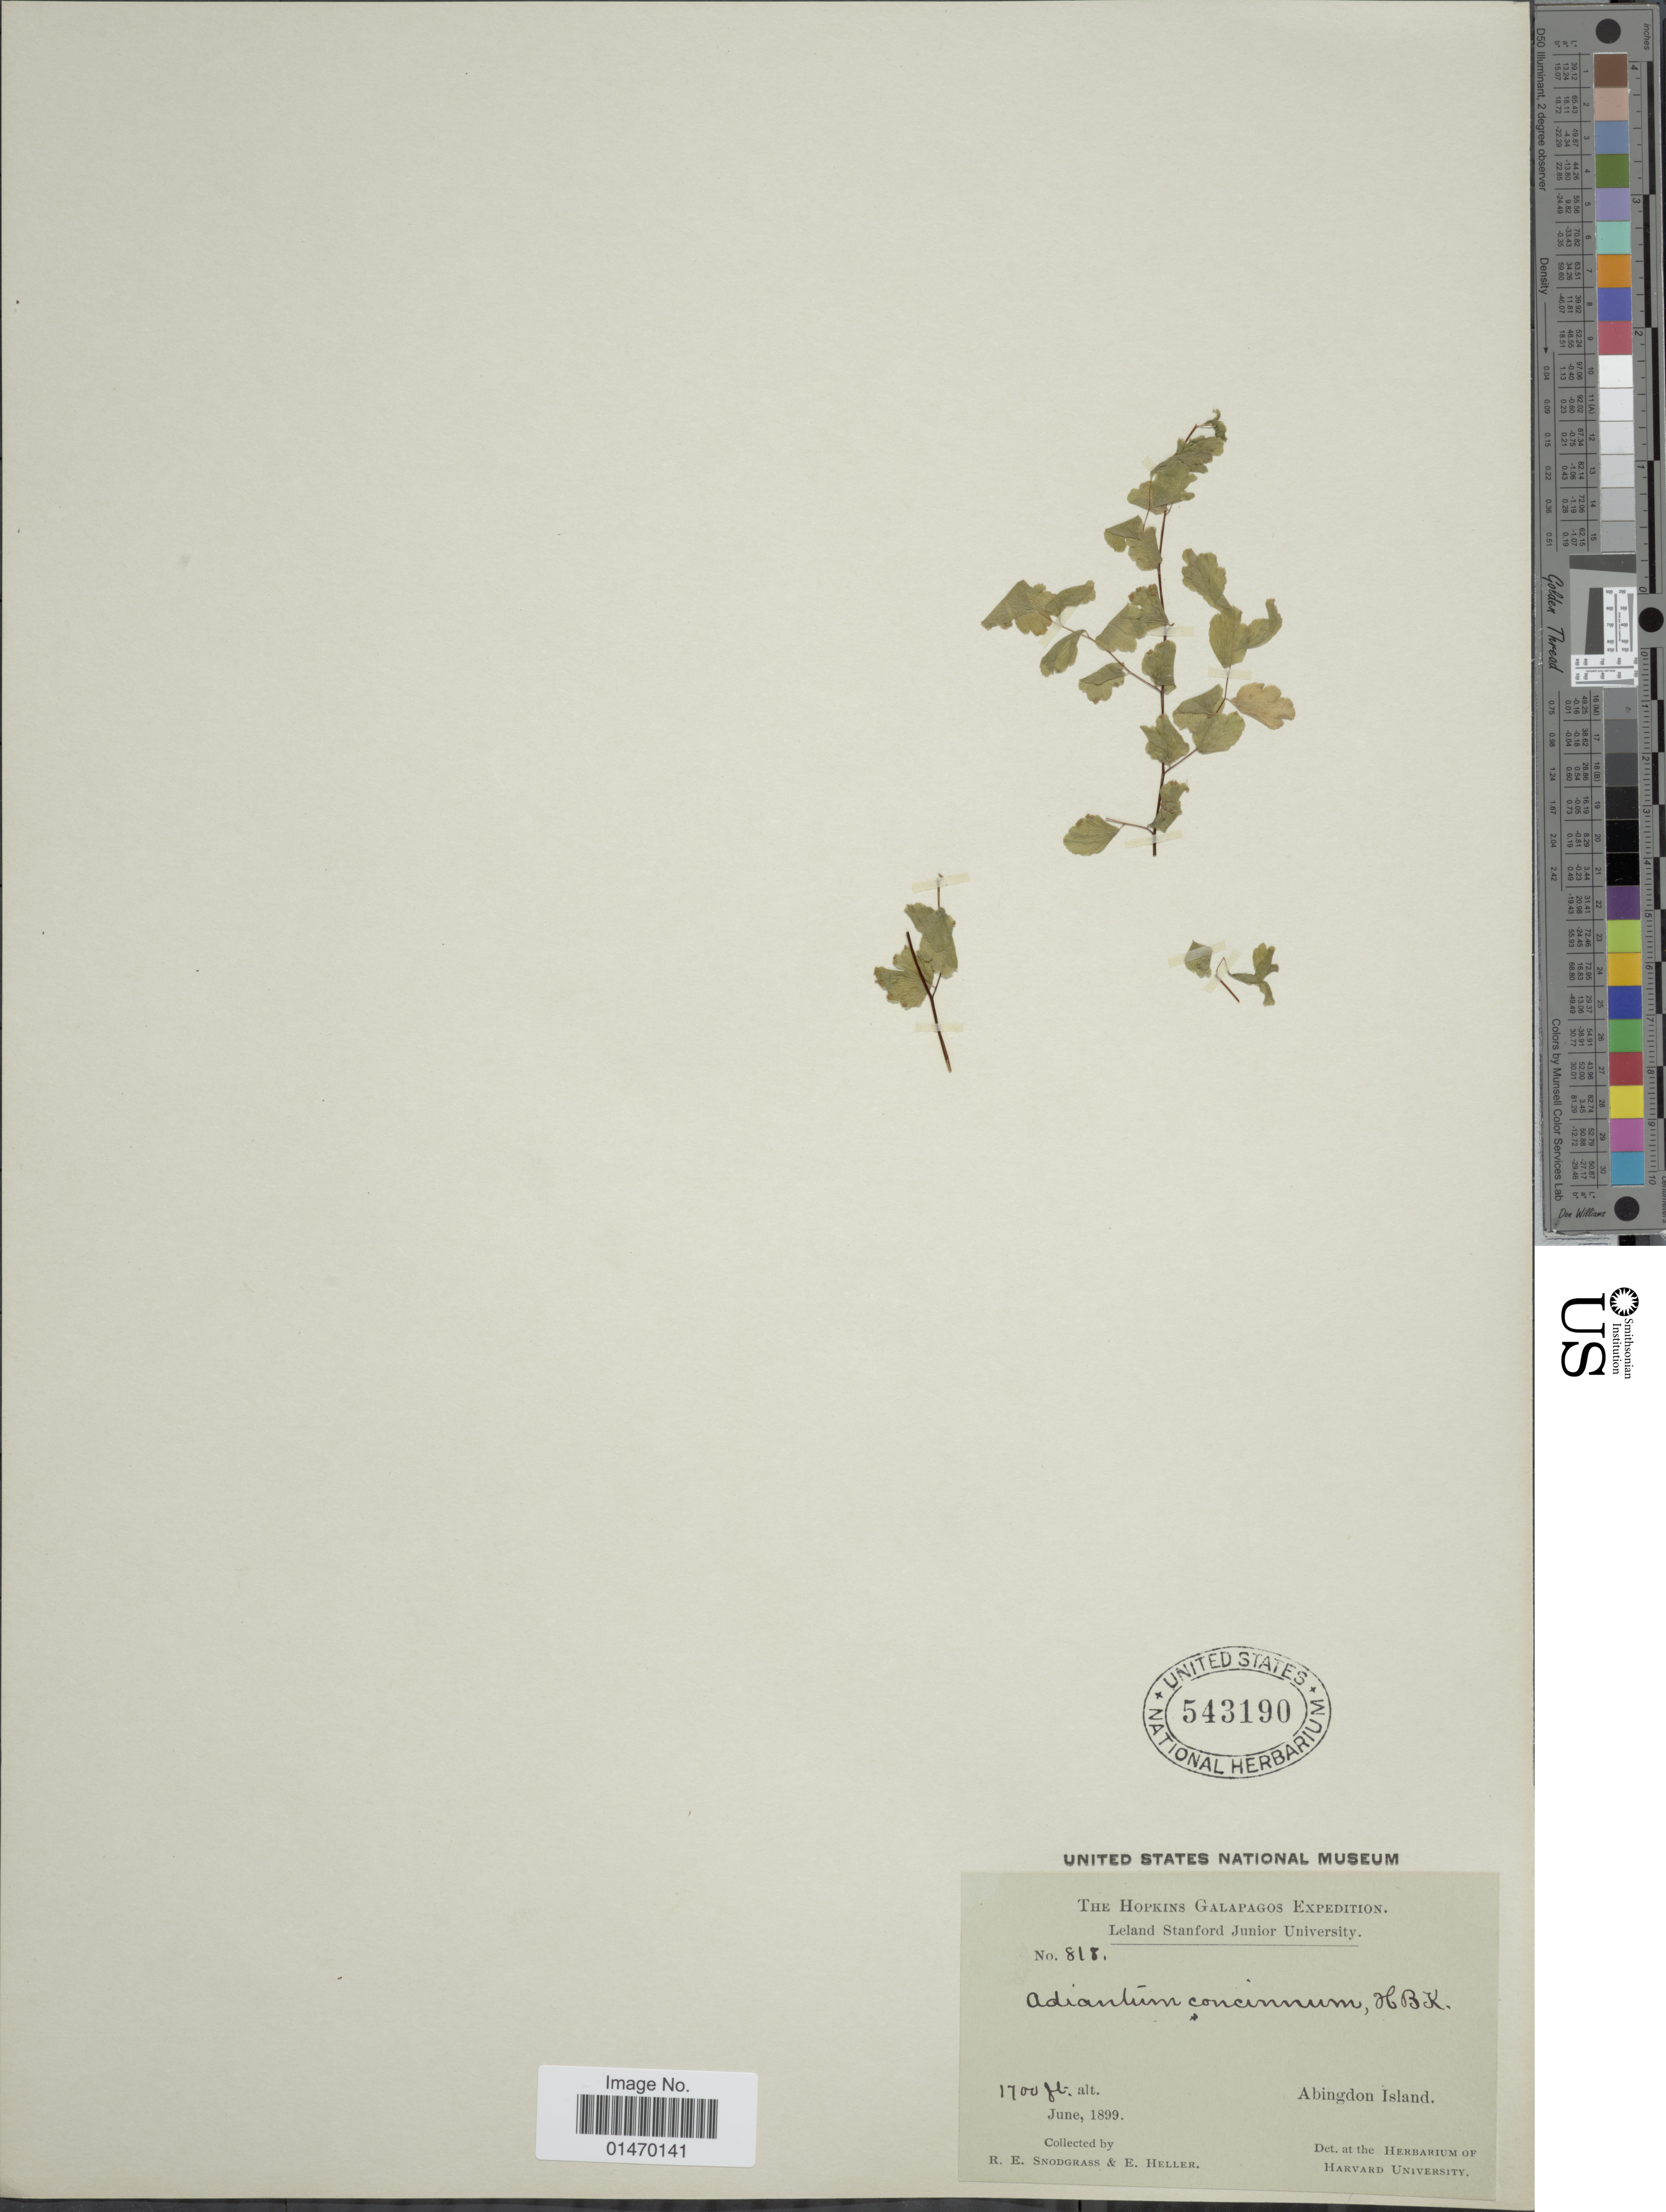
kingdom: Plantae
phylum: Tracheophyta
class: Polypodiopsida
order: Polypodiales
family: Pteridaceae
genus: Adiantum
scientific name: Adiantum concinnum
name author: Humb. & Bonpl. ex Willd.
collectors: R. E. Snodgrass & E. Heller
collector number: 818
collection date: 1899-06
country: Ecuador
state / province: Colón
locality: Galapagos Islands, Abingdon Island.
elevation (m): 518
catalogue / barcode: US 543190